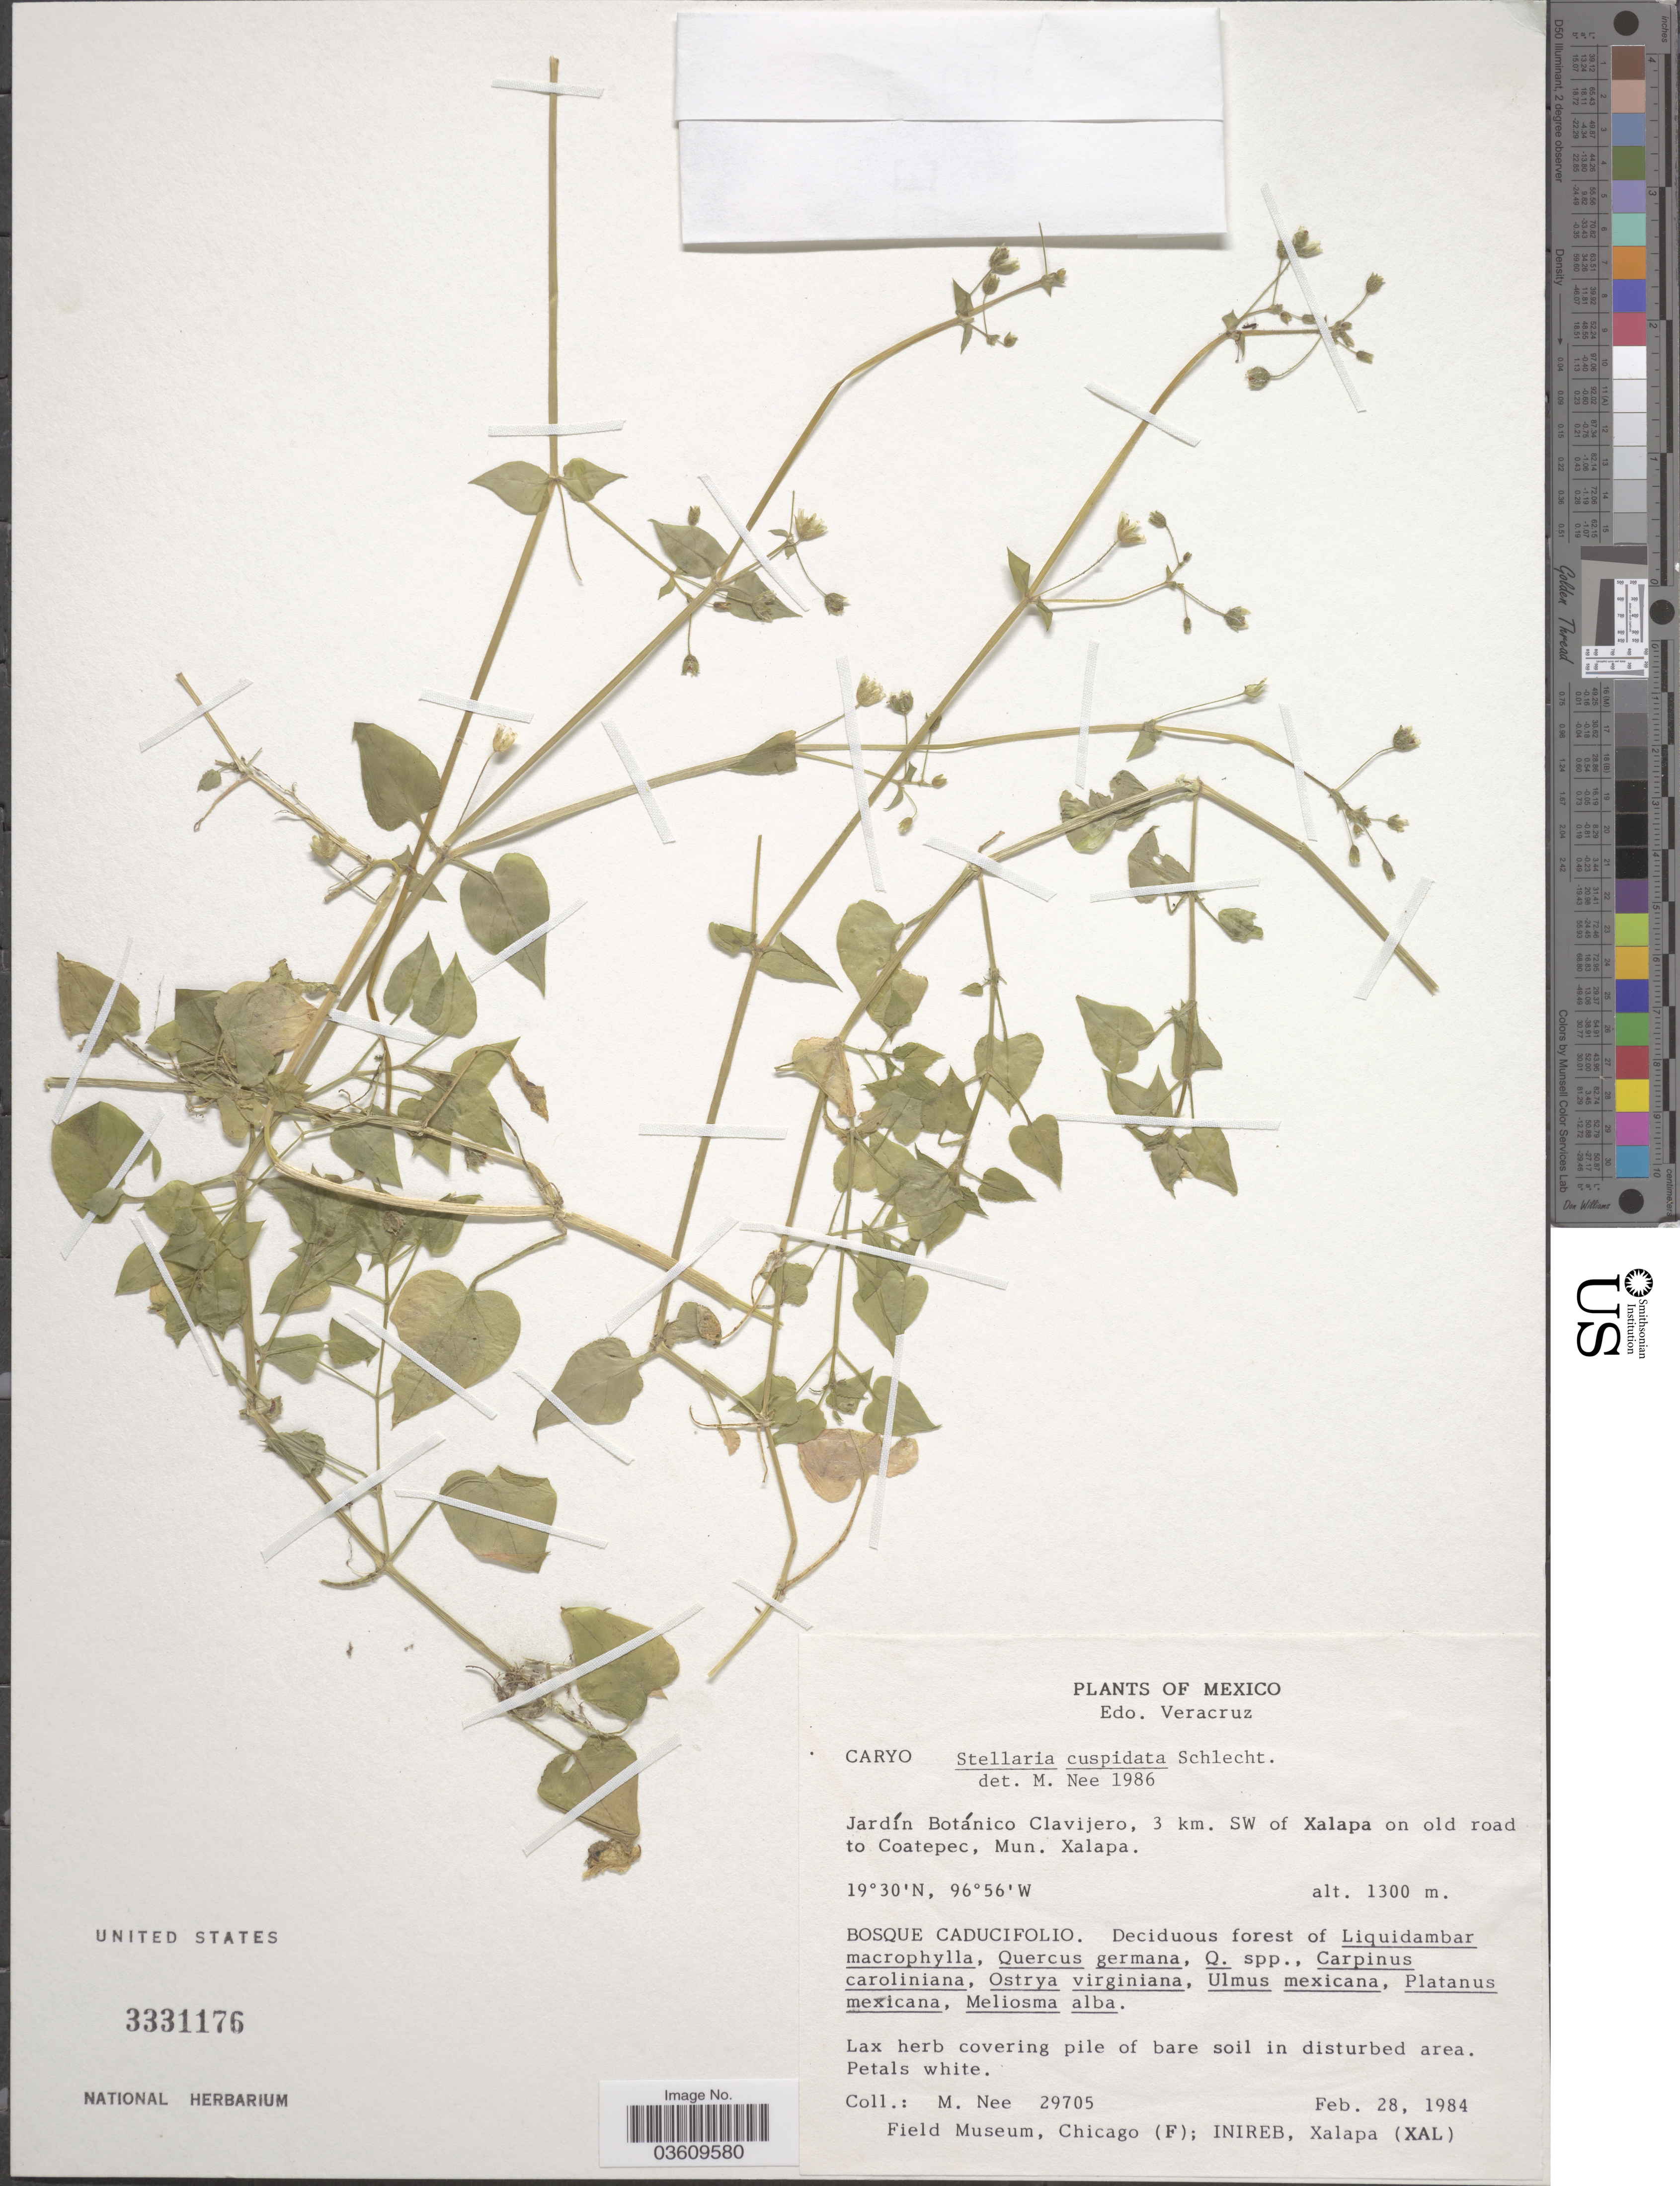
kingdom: Plantae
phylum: Tracheophyta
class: Magnoliopsida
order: Caryophyllales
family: Caryophyllaceae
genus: Stellaria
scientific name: Stellaria cuspidata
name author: Willd. ex Schltdl.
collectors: M. Nee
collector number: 29705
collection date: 1984-02-28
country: Mexico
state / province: Veracruz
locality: Veracruz. Jardín Botánico Clavijero, 3 km. SW of Xalapa on old road to Coatepec.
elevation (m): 1300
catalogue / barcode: US 3331176